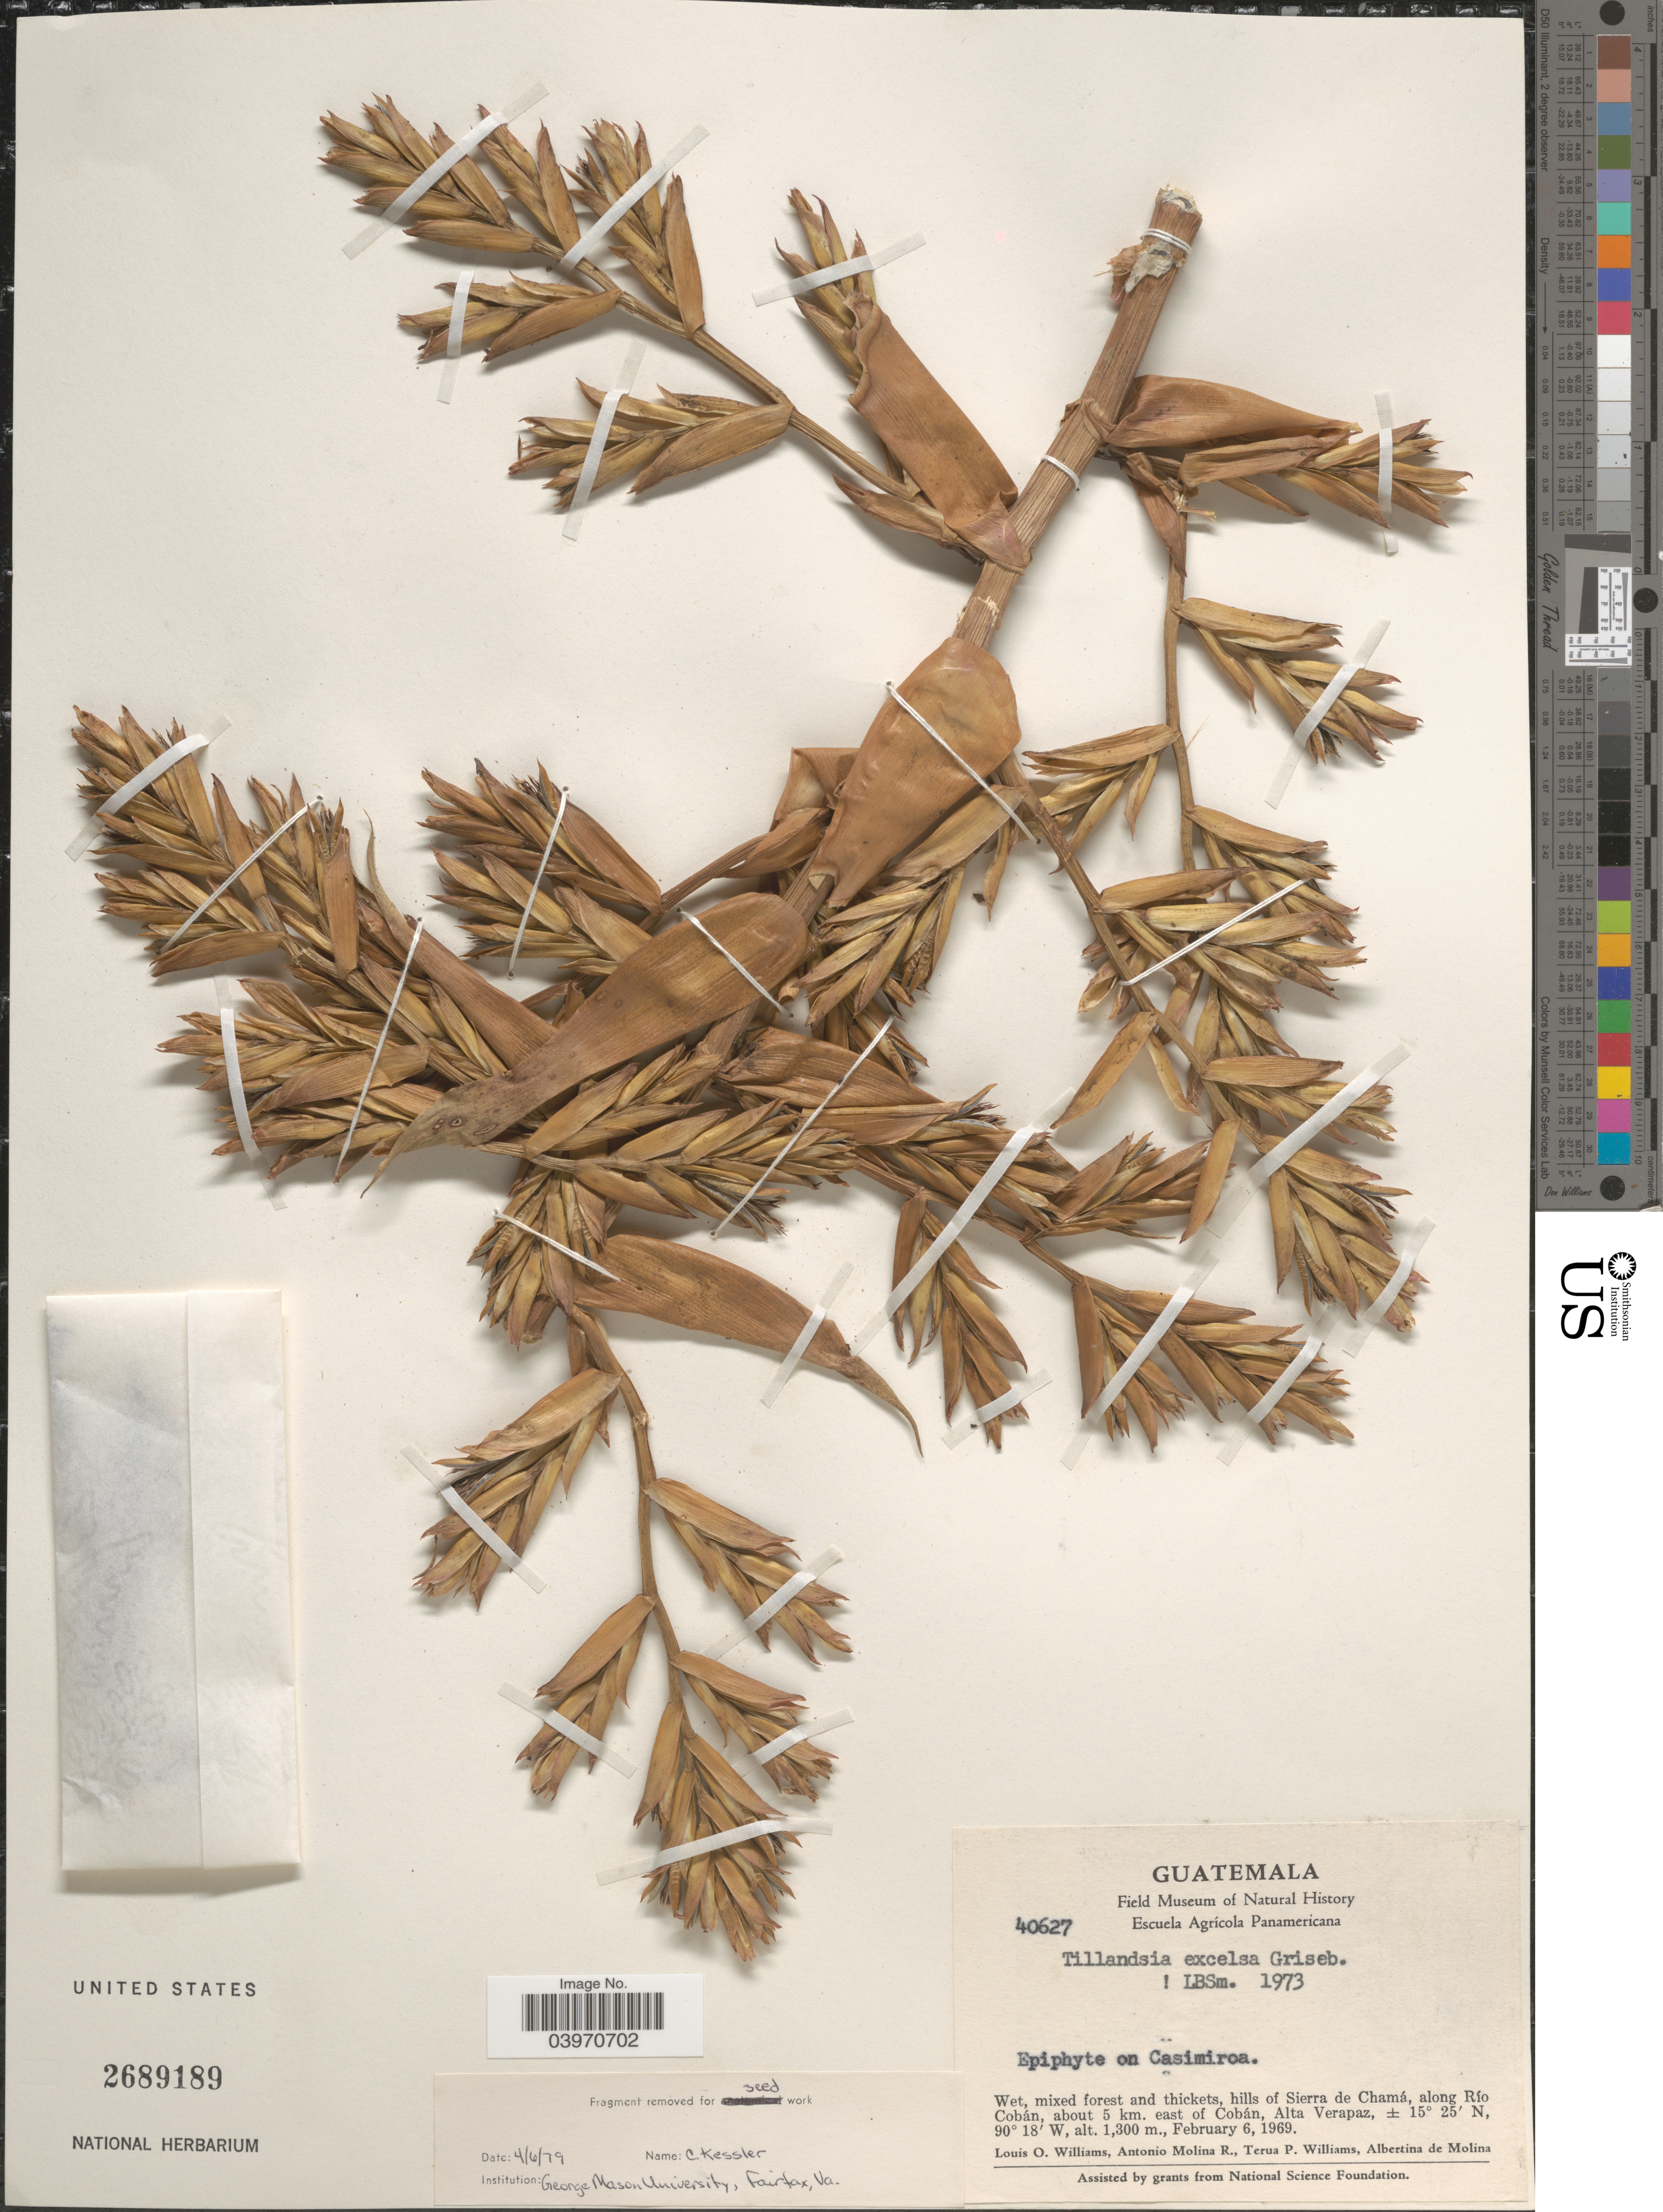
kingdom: Plantae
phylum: Tracheophyta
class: Liliopsida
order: Poales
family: Bromeliaceae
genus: Tillandsia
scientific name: Tillandsia excelsa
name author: Griseb.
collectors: L. O. Williams, A. Molina R., T. Williams & A. R. Molina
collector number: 40627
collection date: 1969-02-06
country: Guatemala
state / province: Alta Verapaz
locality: Wet, mixed forest and thickets, hills of Sierra de Chamá, along Río Cobán, about 5 km. east of Cobán.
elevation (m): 1300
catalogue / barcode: US 2689189